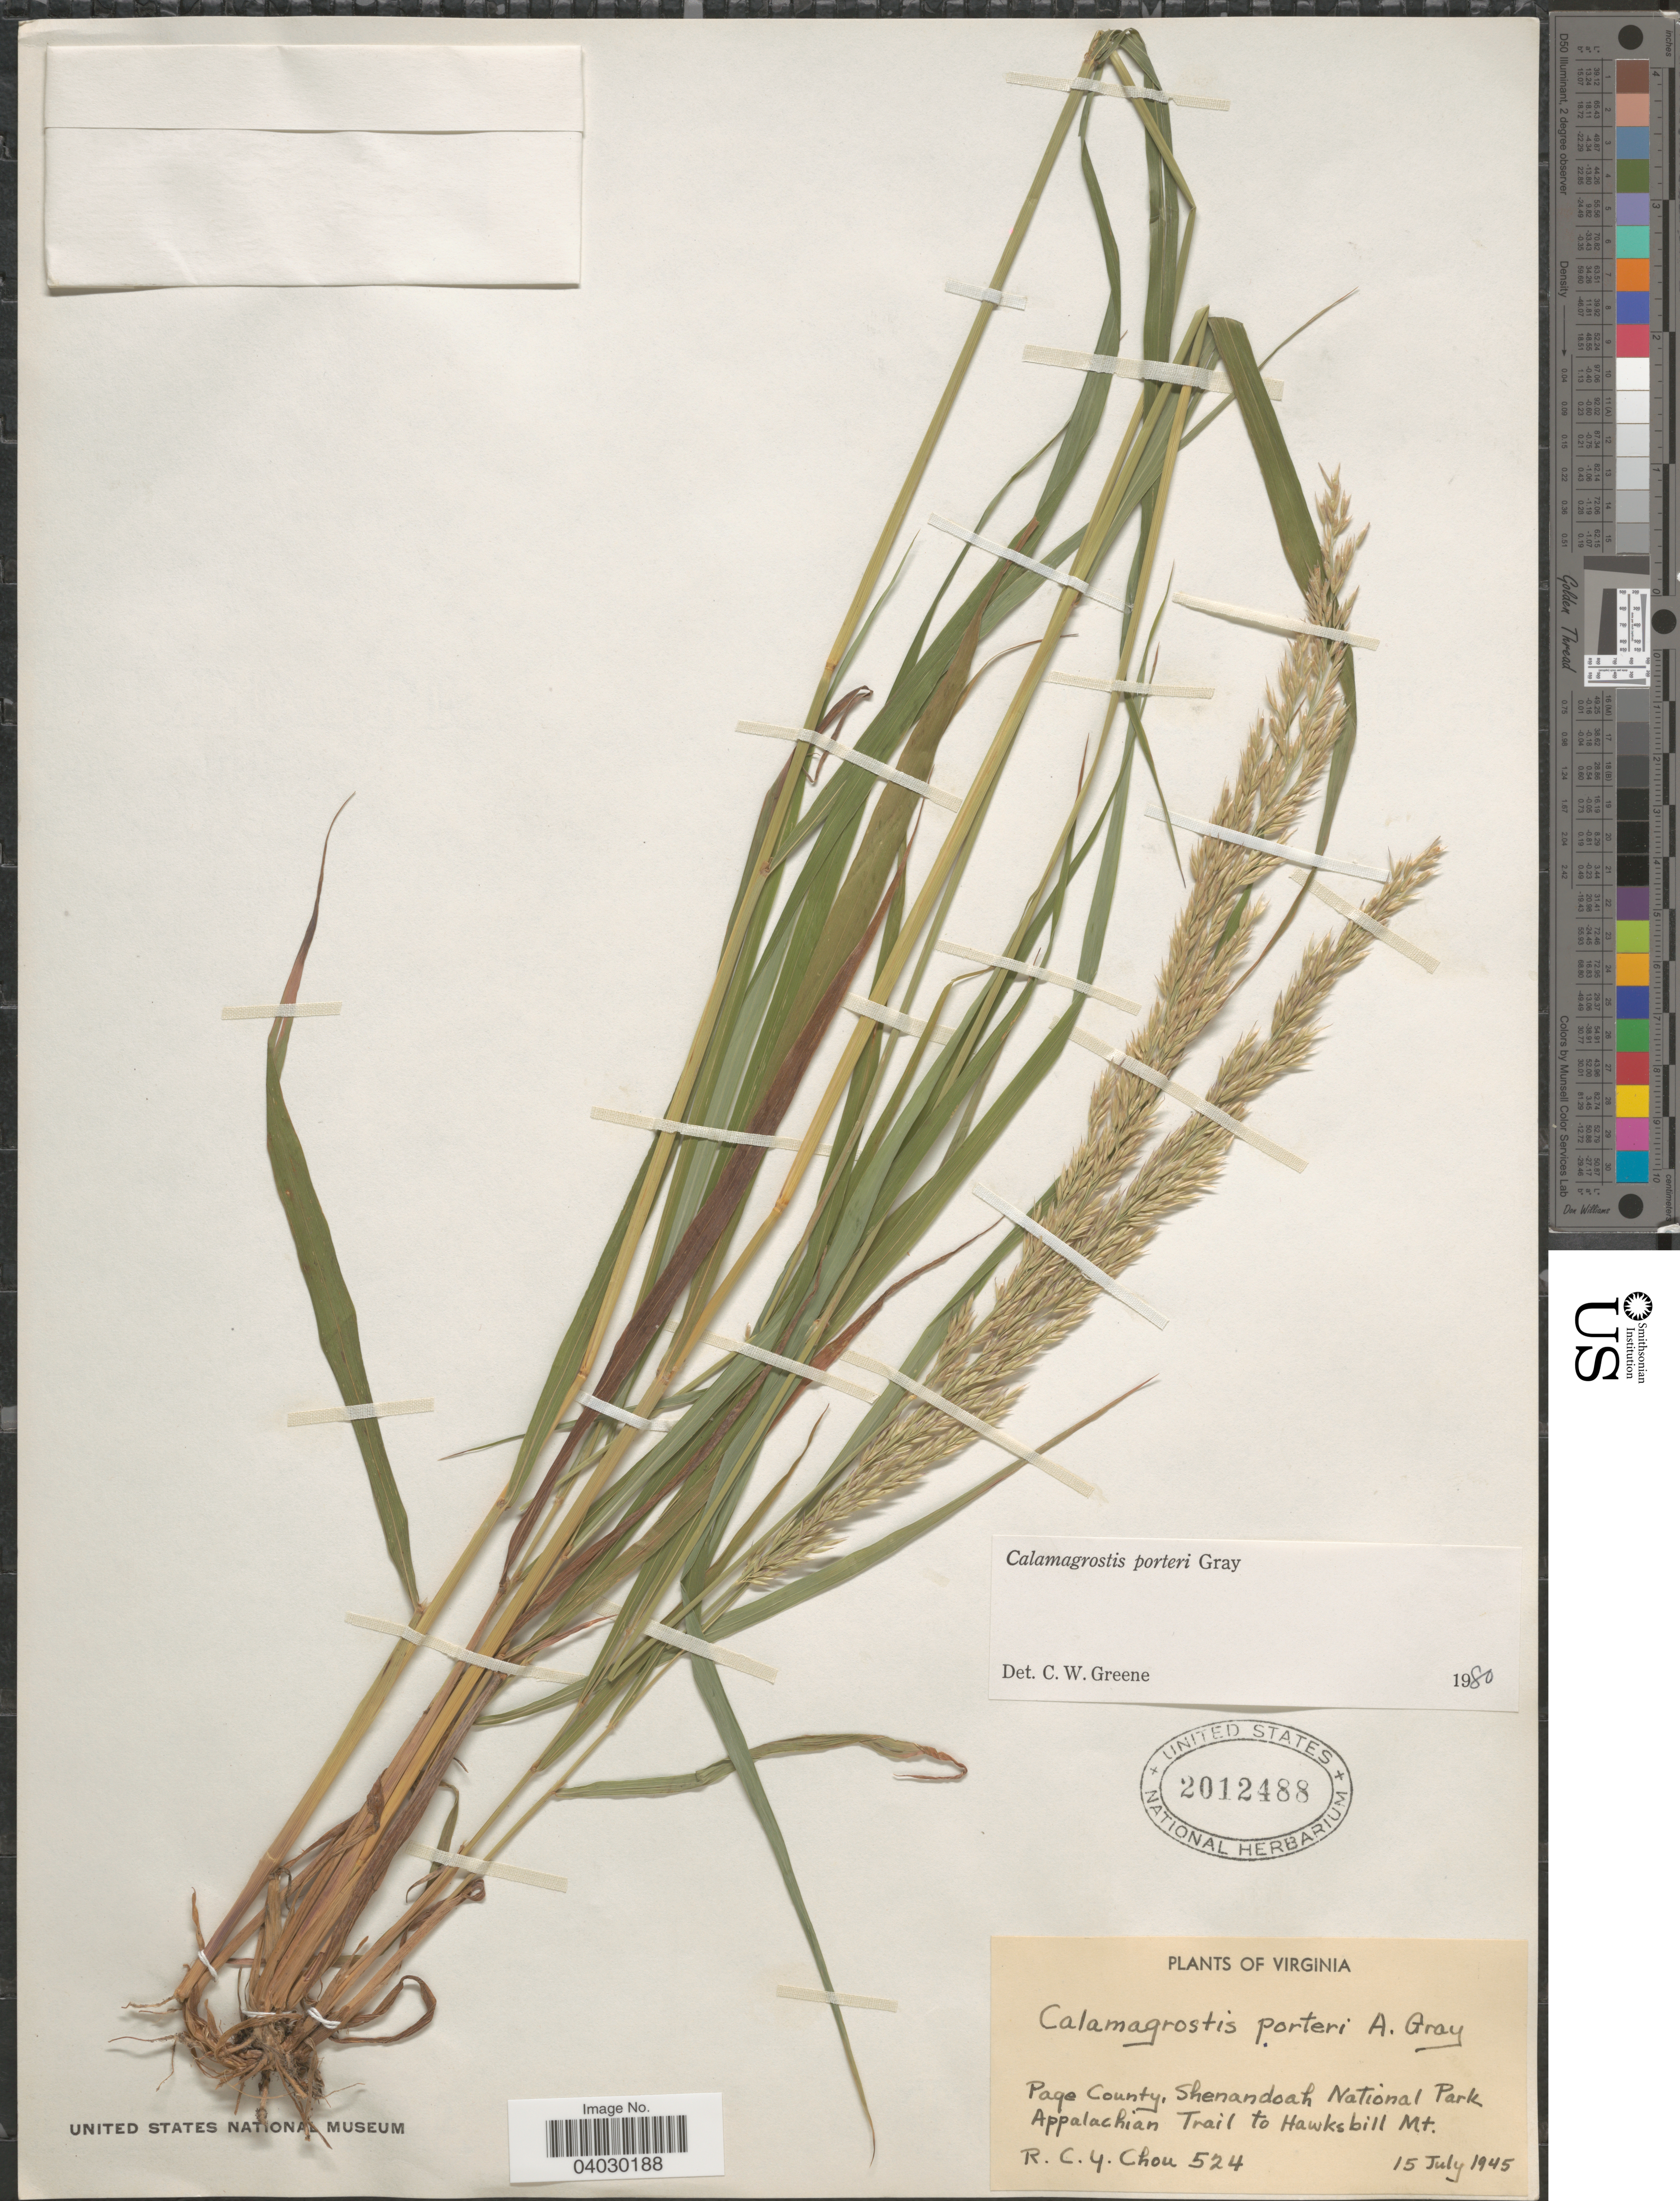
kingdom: Plantae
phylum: Tracheophyta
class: Liliopsida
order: Poales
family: Poaceae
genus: Calamagrostis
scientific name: Calamagrostis porteri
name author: A. Gray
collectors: R. C. Chou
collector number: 524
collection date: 1945-07-15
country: United States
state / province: Virginia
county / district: Page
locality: Shenandoah National Park Appalachian Trail to Hawksbill Mt.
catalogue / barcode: US 2012488